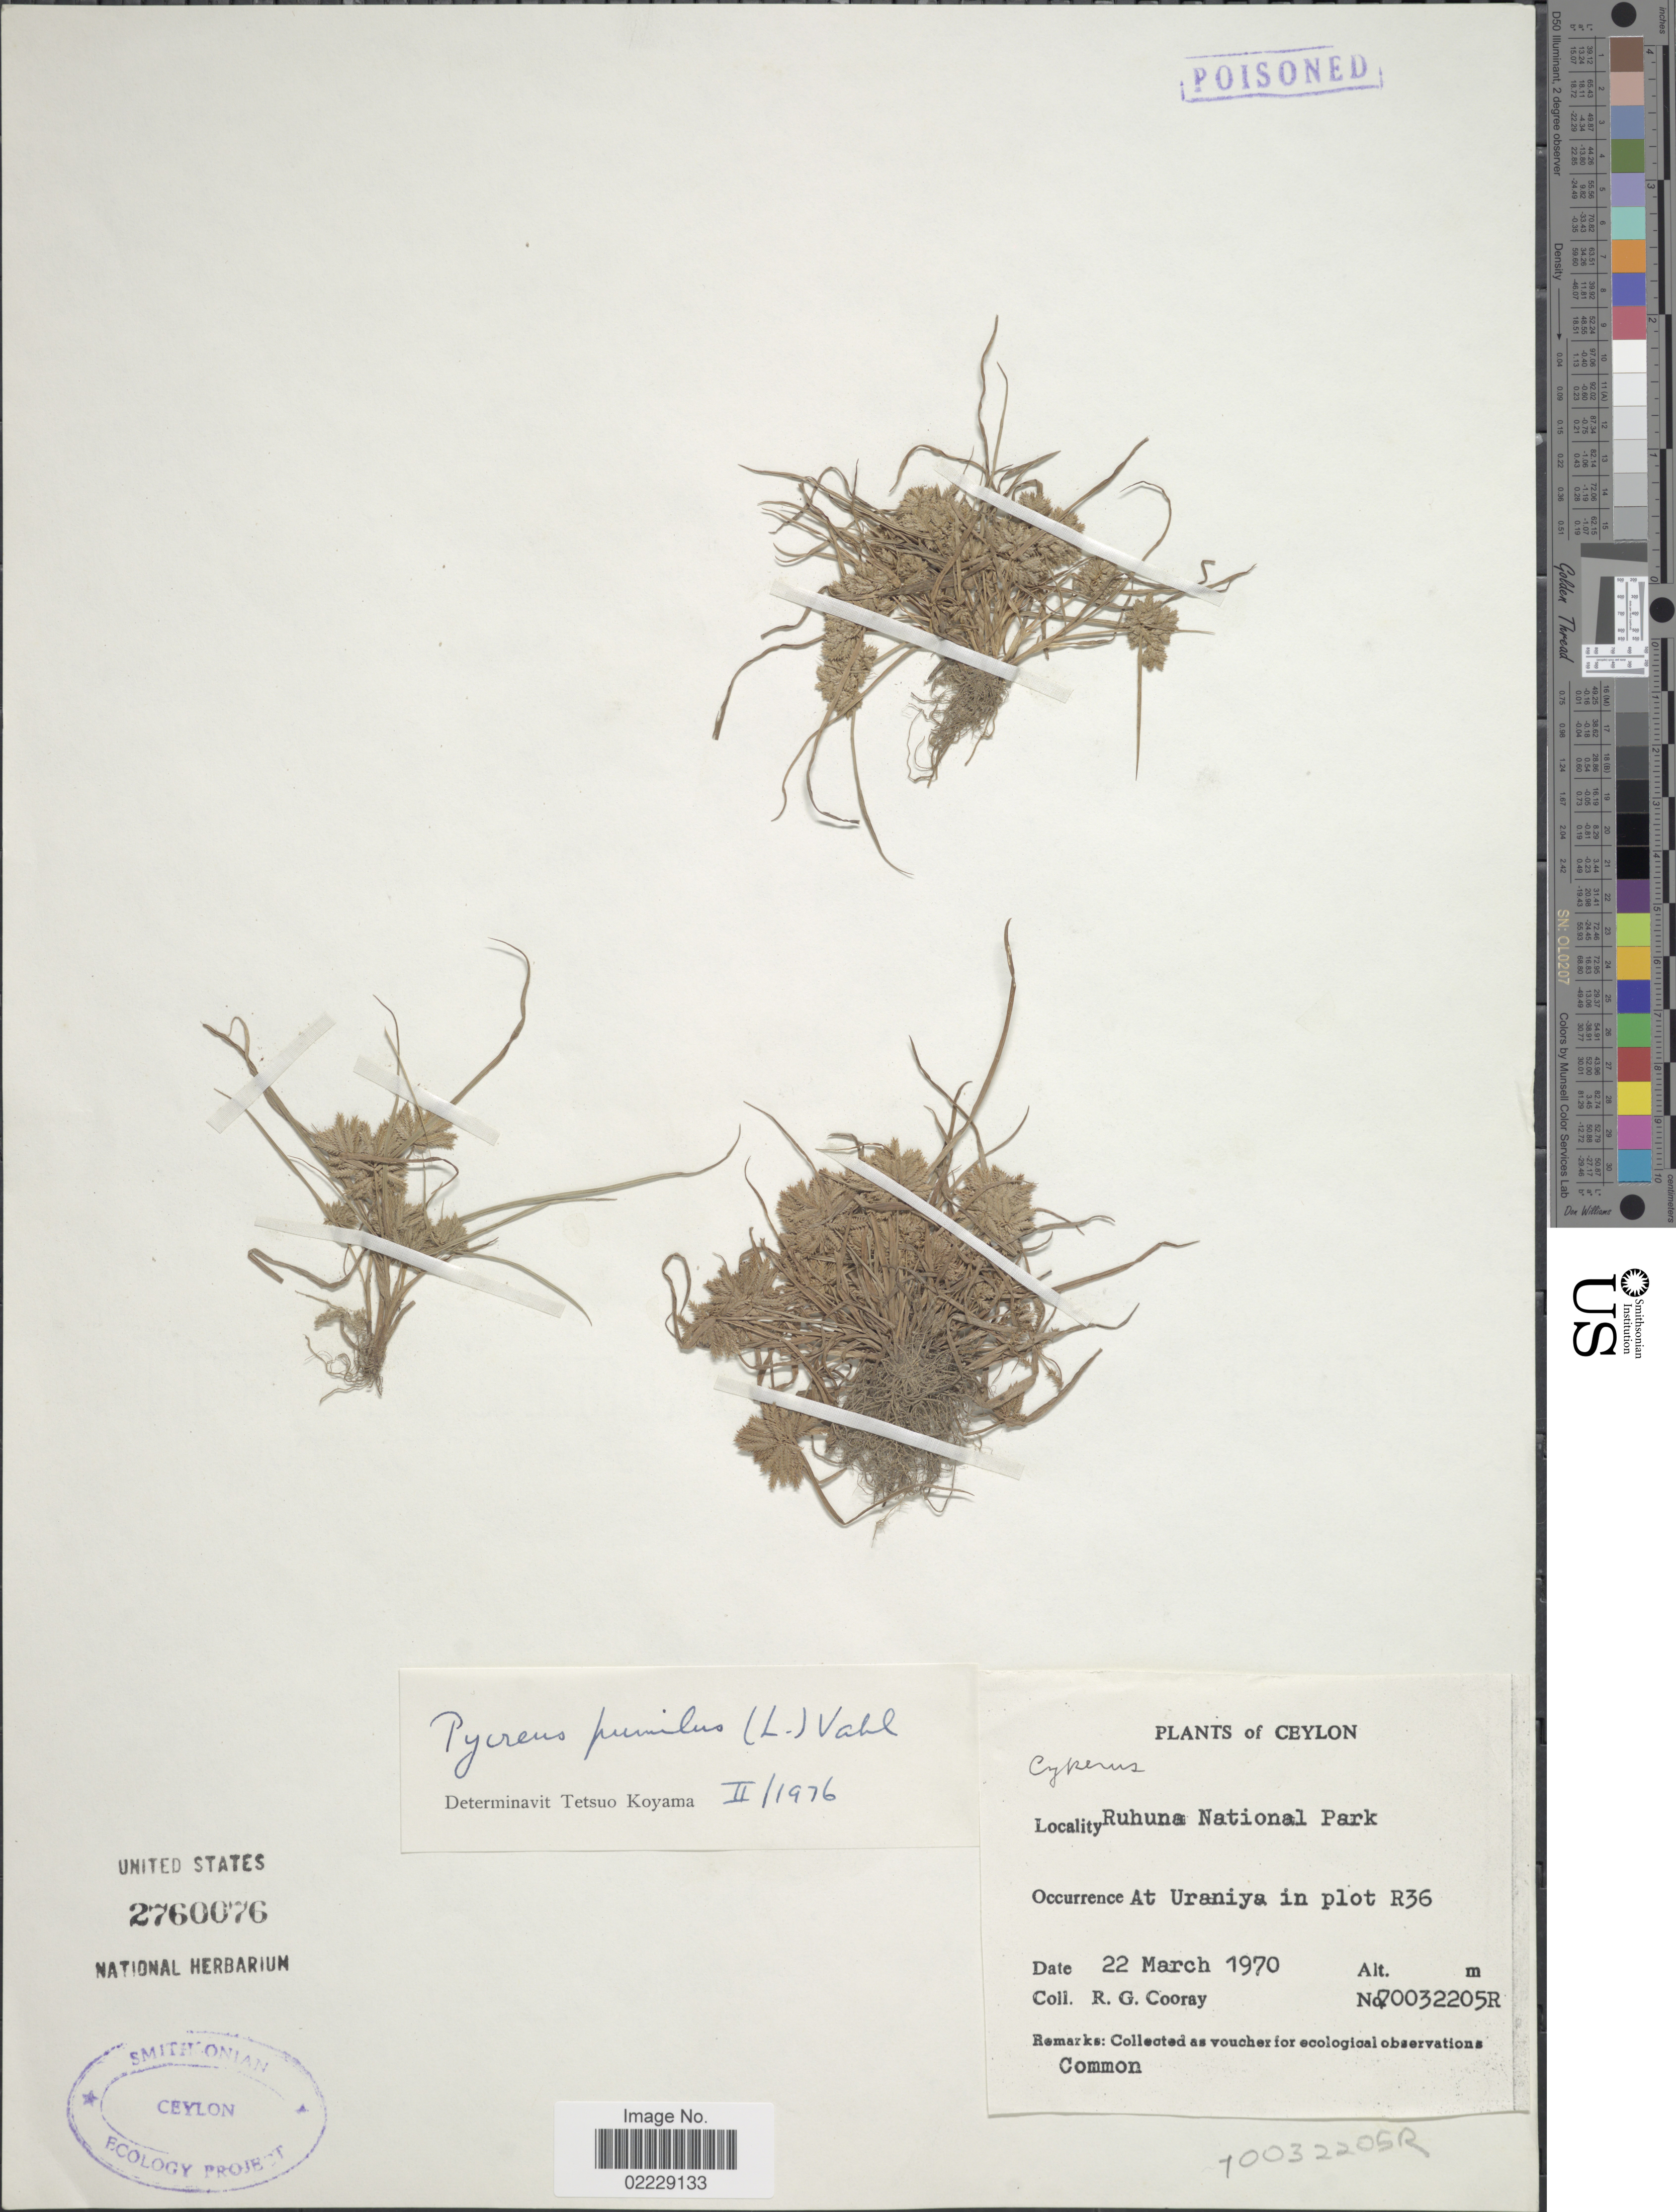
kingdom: Plantae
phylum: Tracheophyta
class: Liliopsida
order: Poales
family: Cyperaceae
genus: Cyperus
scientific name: Cyperus pumilus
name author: L.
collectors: R. Cooray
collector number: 70032205R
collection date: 1970-03-22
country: Sri Lanka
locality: Ceylon, Ruhuna National Park, at Uraniya in plot R36.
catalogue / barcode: US 2760076